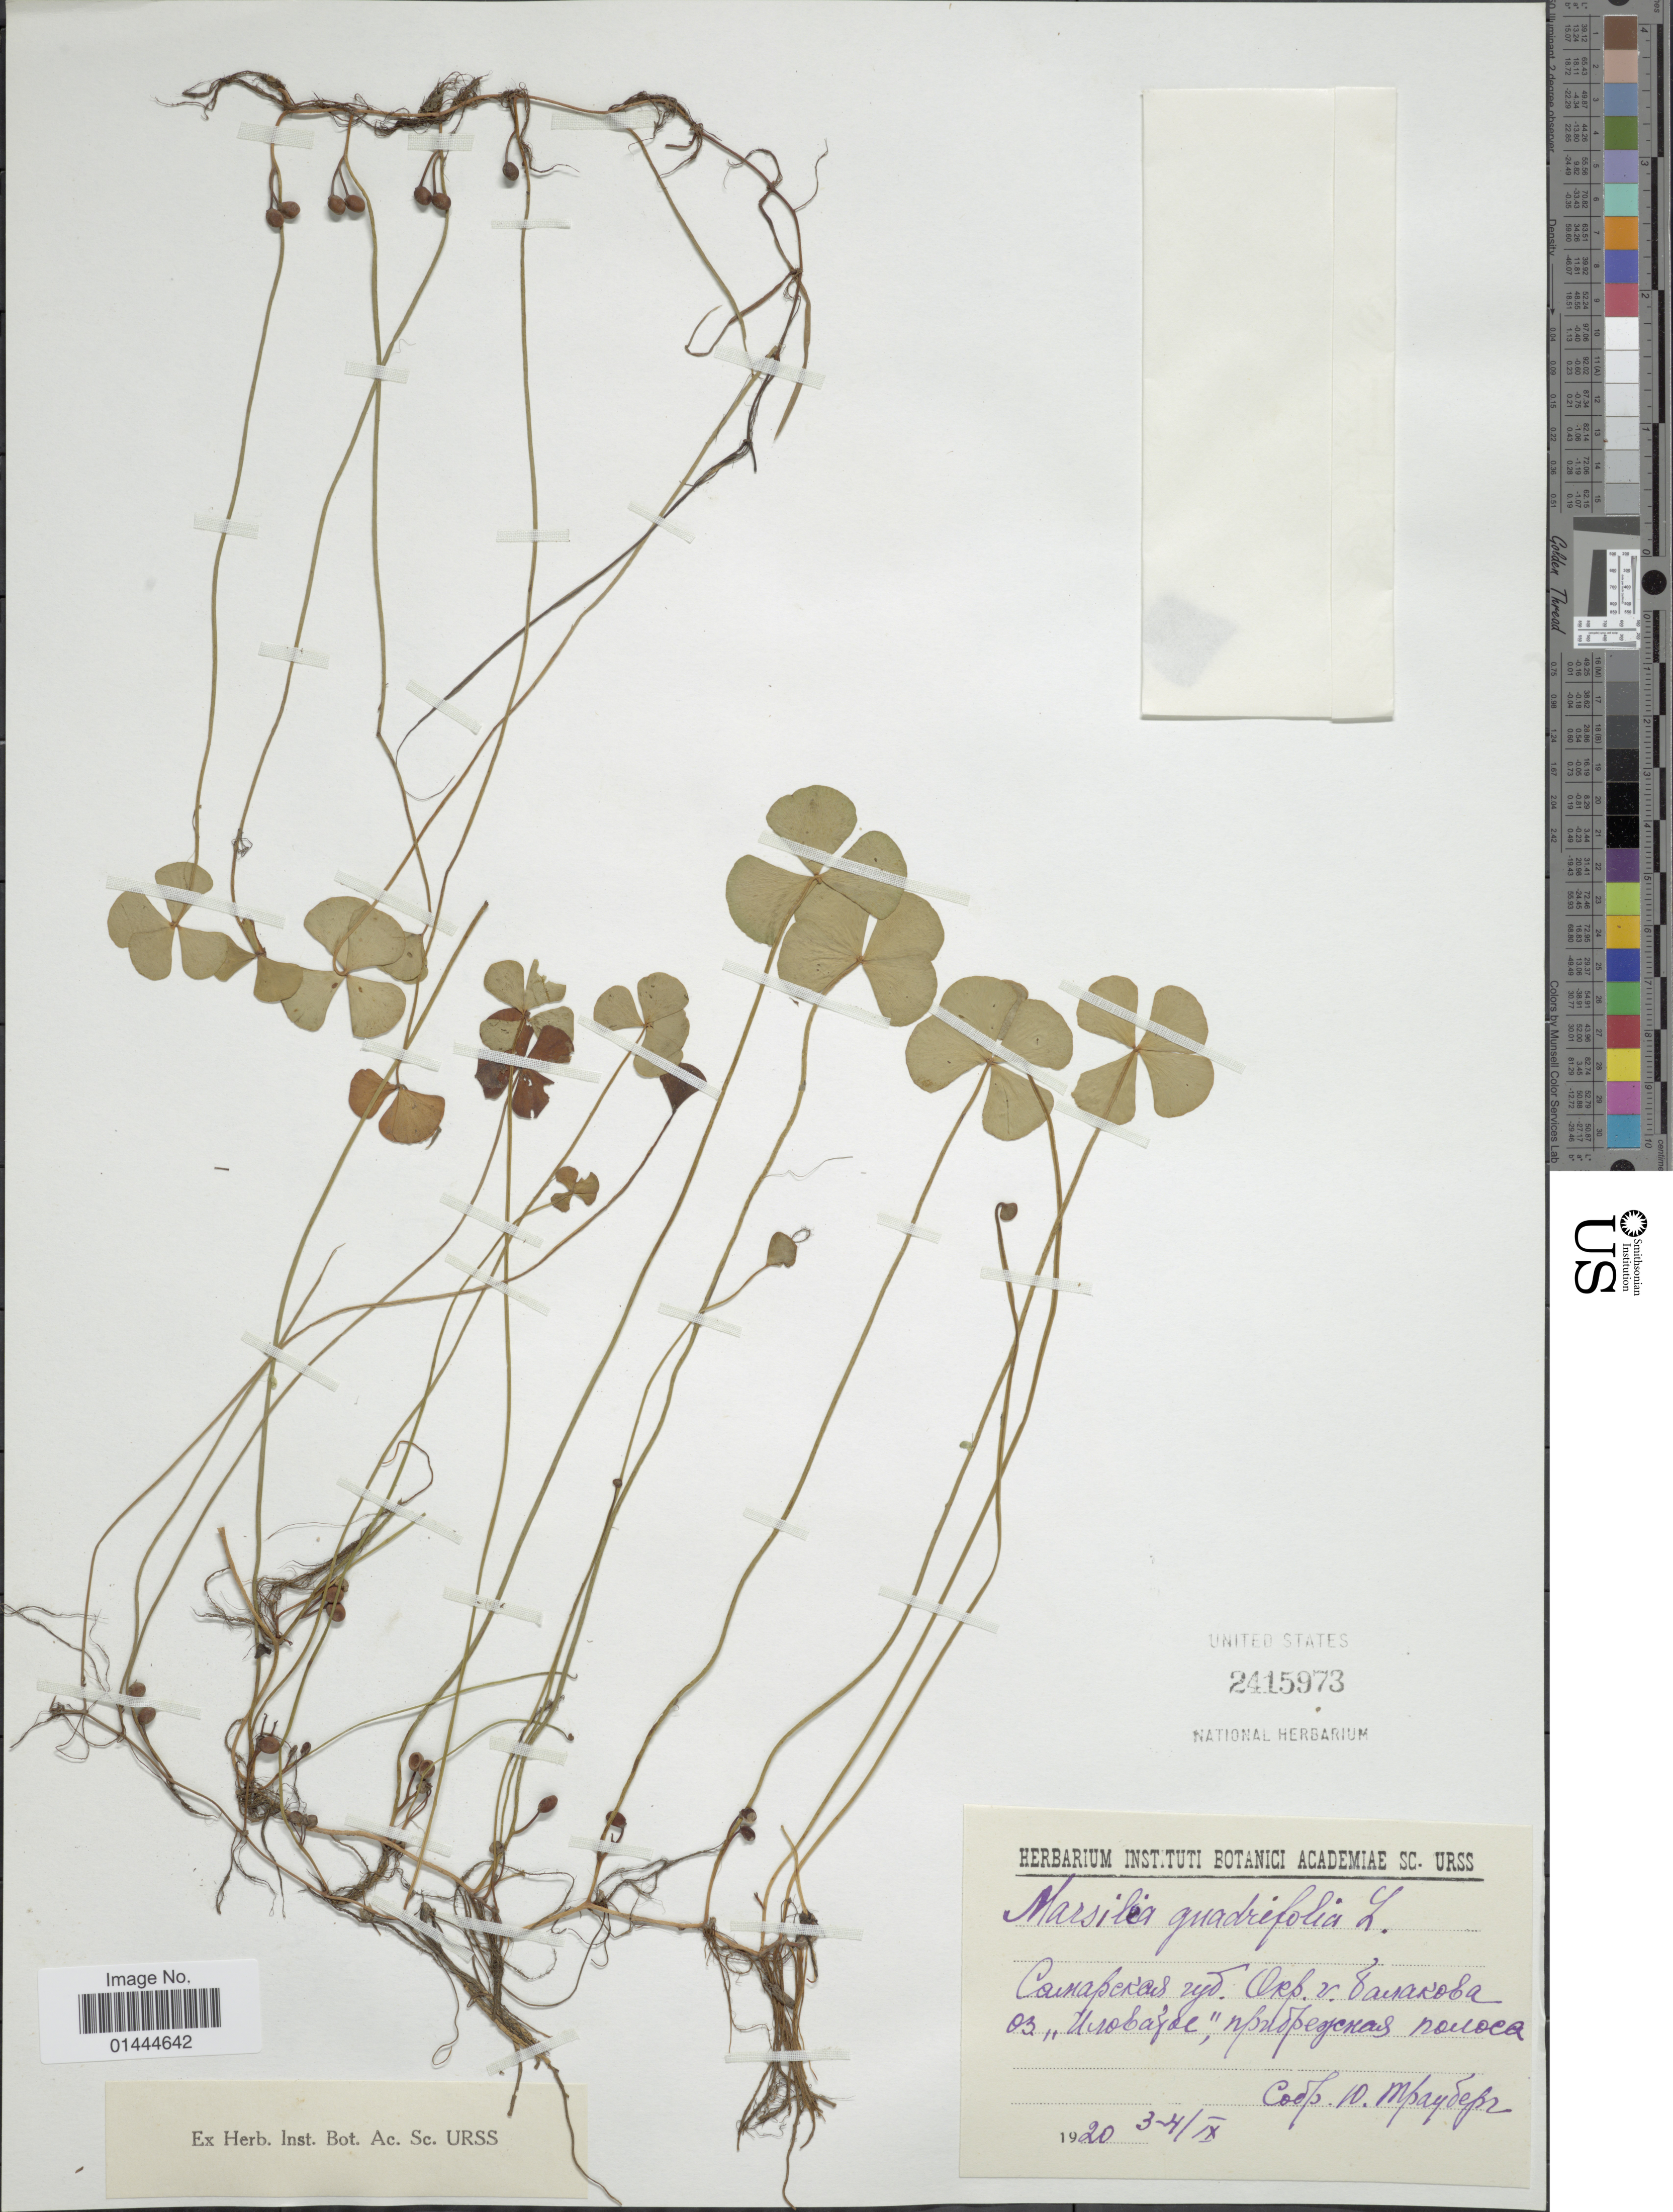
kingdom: Plantae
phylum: Tracheophyta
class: Polypodiopsida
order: Salviniales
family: Marsileaceae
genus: Marsilea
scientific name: Marsilea quadrifolia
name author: L.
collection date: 1920-09-03/1920-09-04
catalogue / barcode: US 2415973